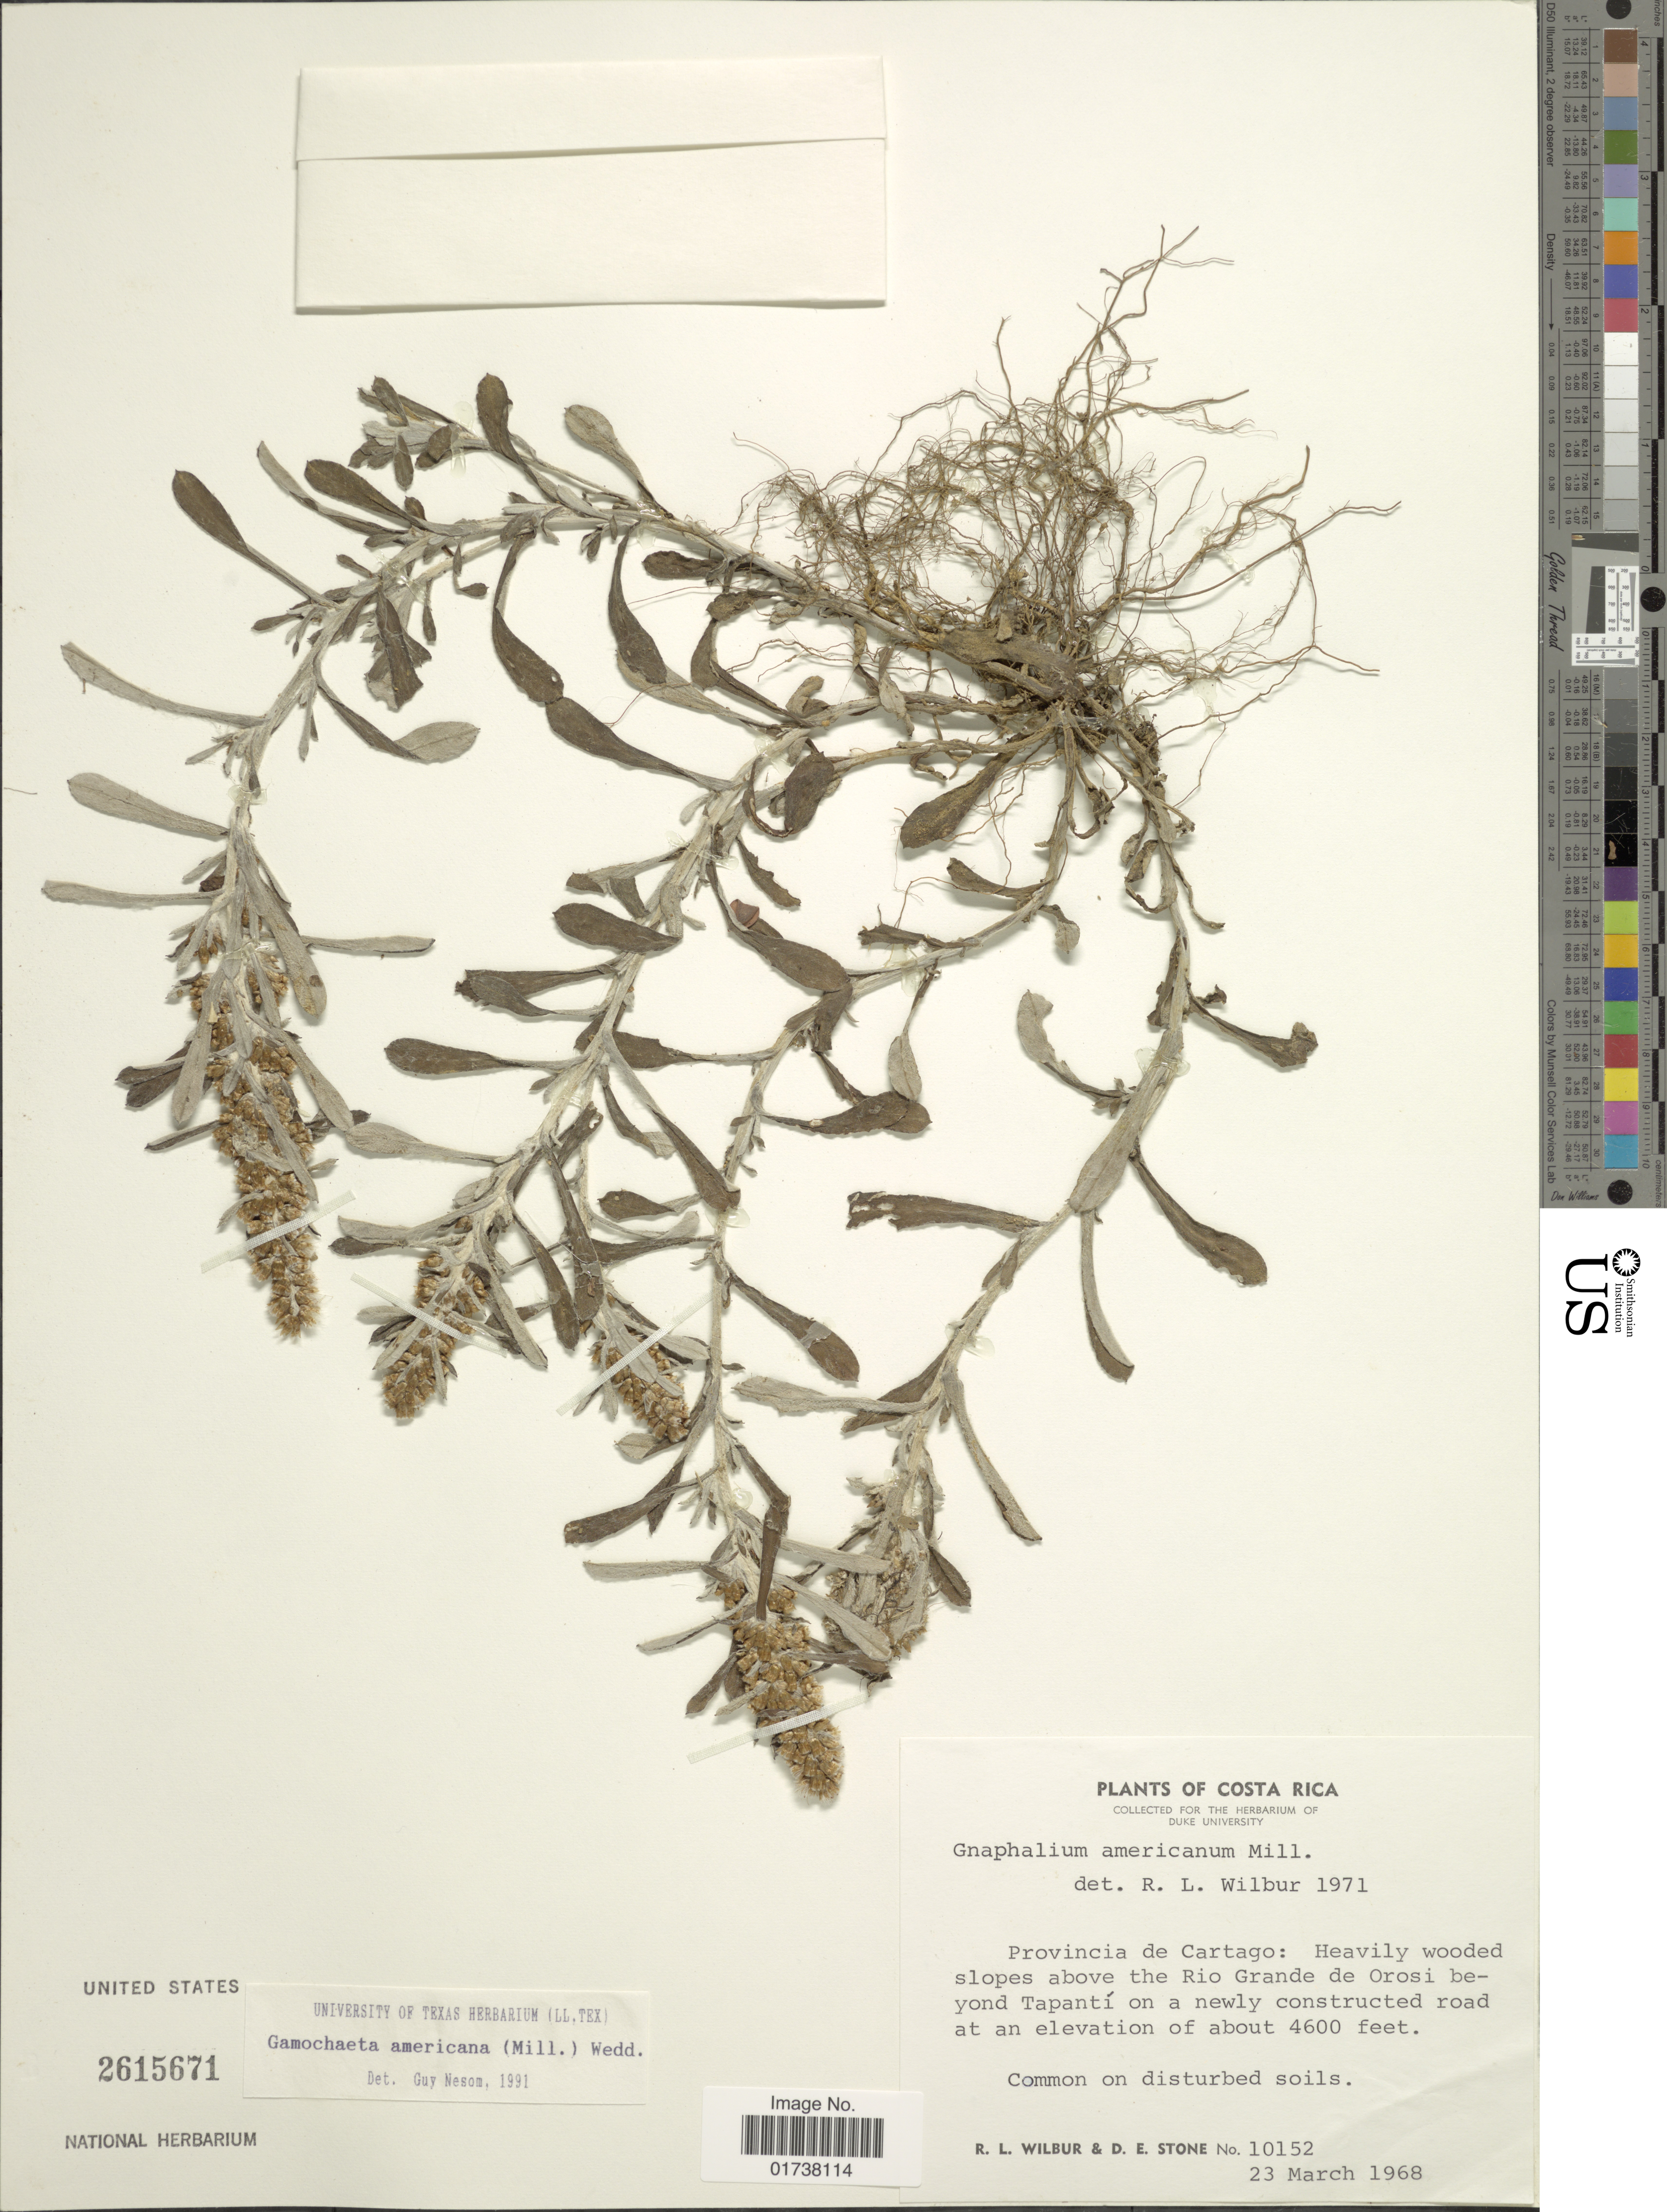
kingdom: Plantae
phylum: Tracheophyta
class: Magnoliopsida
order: Asterales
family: Asteraceae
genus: Gamochaeta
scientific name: Gamochaeta americana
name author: (Mill.) Wedd.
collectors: R. L. Wilbur & D. E. Stone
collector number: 10152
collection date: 1968-03-23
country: Costa Rica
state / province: Cartago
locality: Heavily wooded slopes above the Rio Grande de Orosi beyond Tapanti on a newly constructed road at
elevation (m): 1402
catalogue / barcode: US 2615671